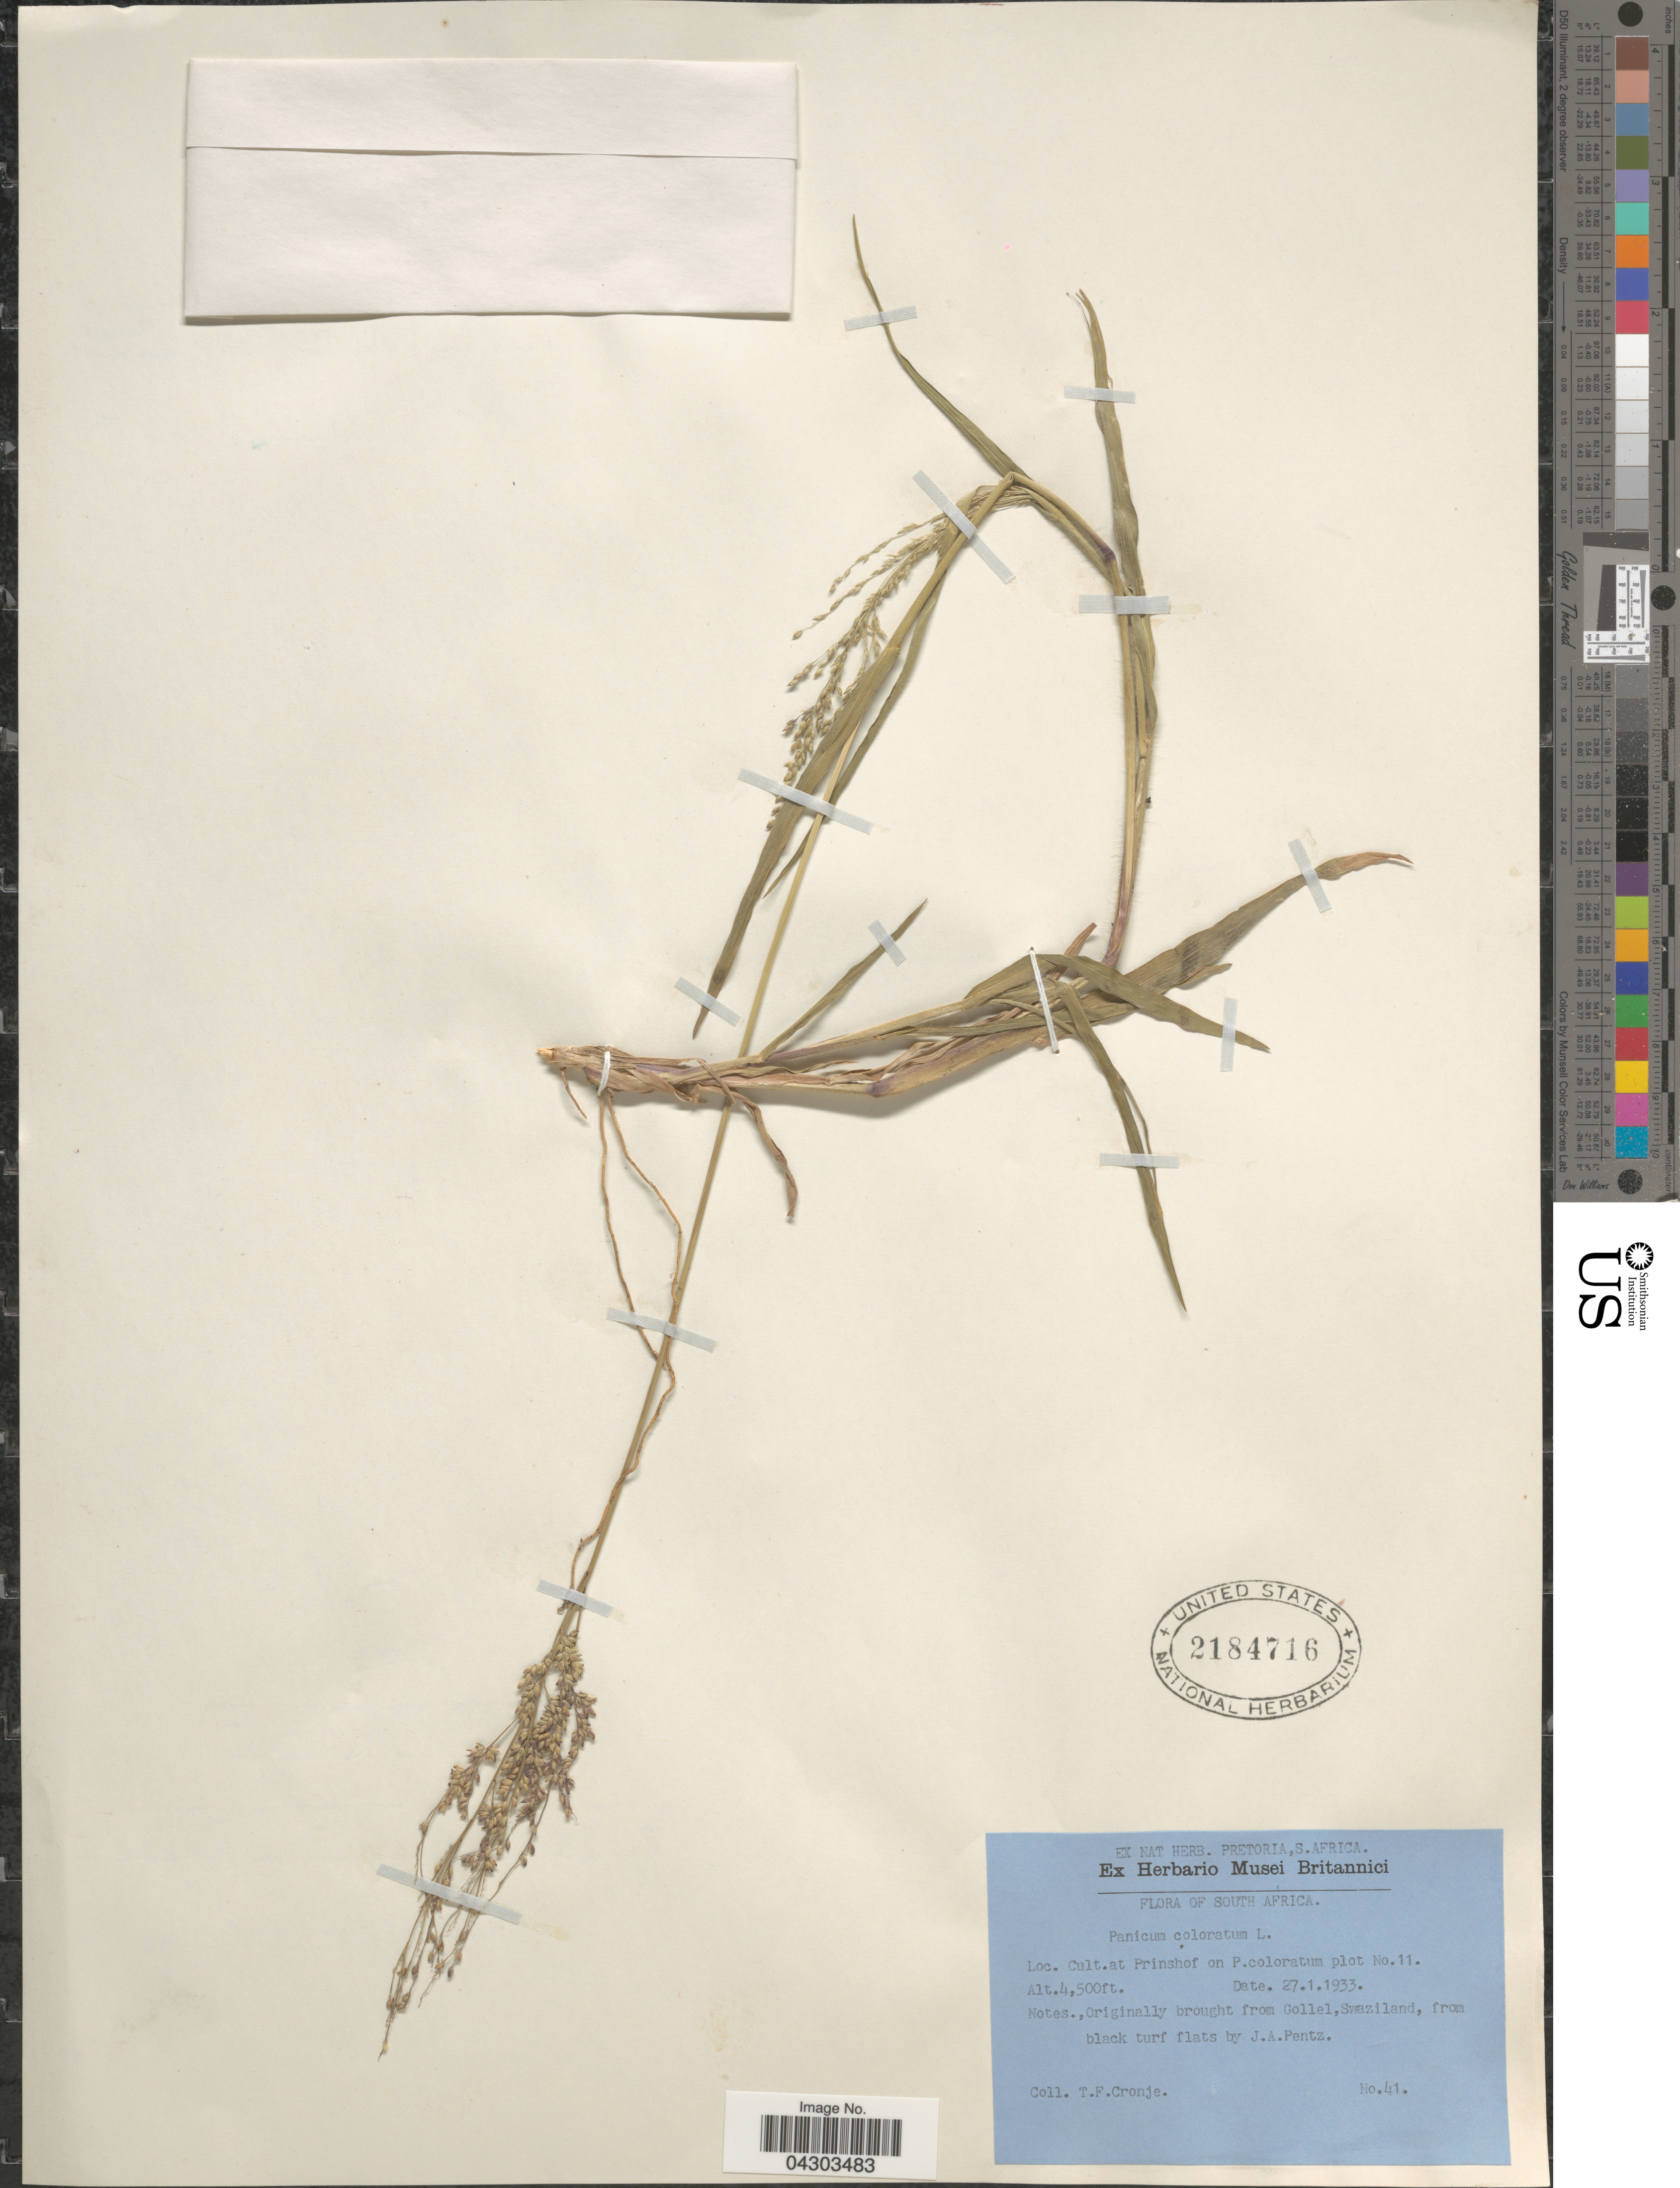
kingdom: Plantae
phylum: Tracheophyta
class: Liliopsida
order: Poales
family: Poaceae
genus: Panicum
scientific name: Panicum coloratum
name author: L.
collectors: T. Cronje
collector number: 41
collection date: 1933-01-27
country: South Africa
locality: Cult. at Prinshof on P. coloratum plot No. 11.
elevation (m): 1372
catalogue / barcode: US 2184716